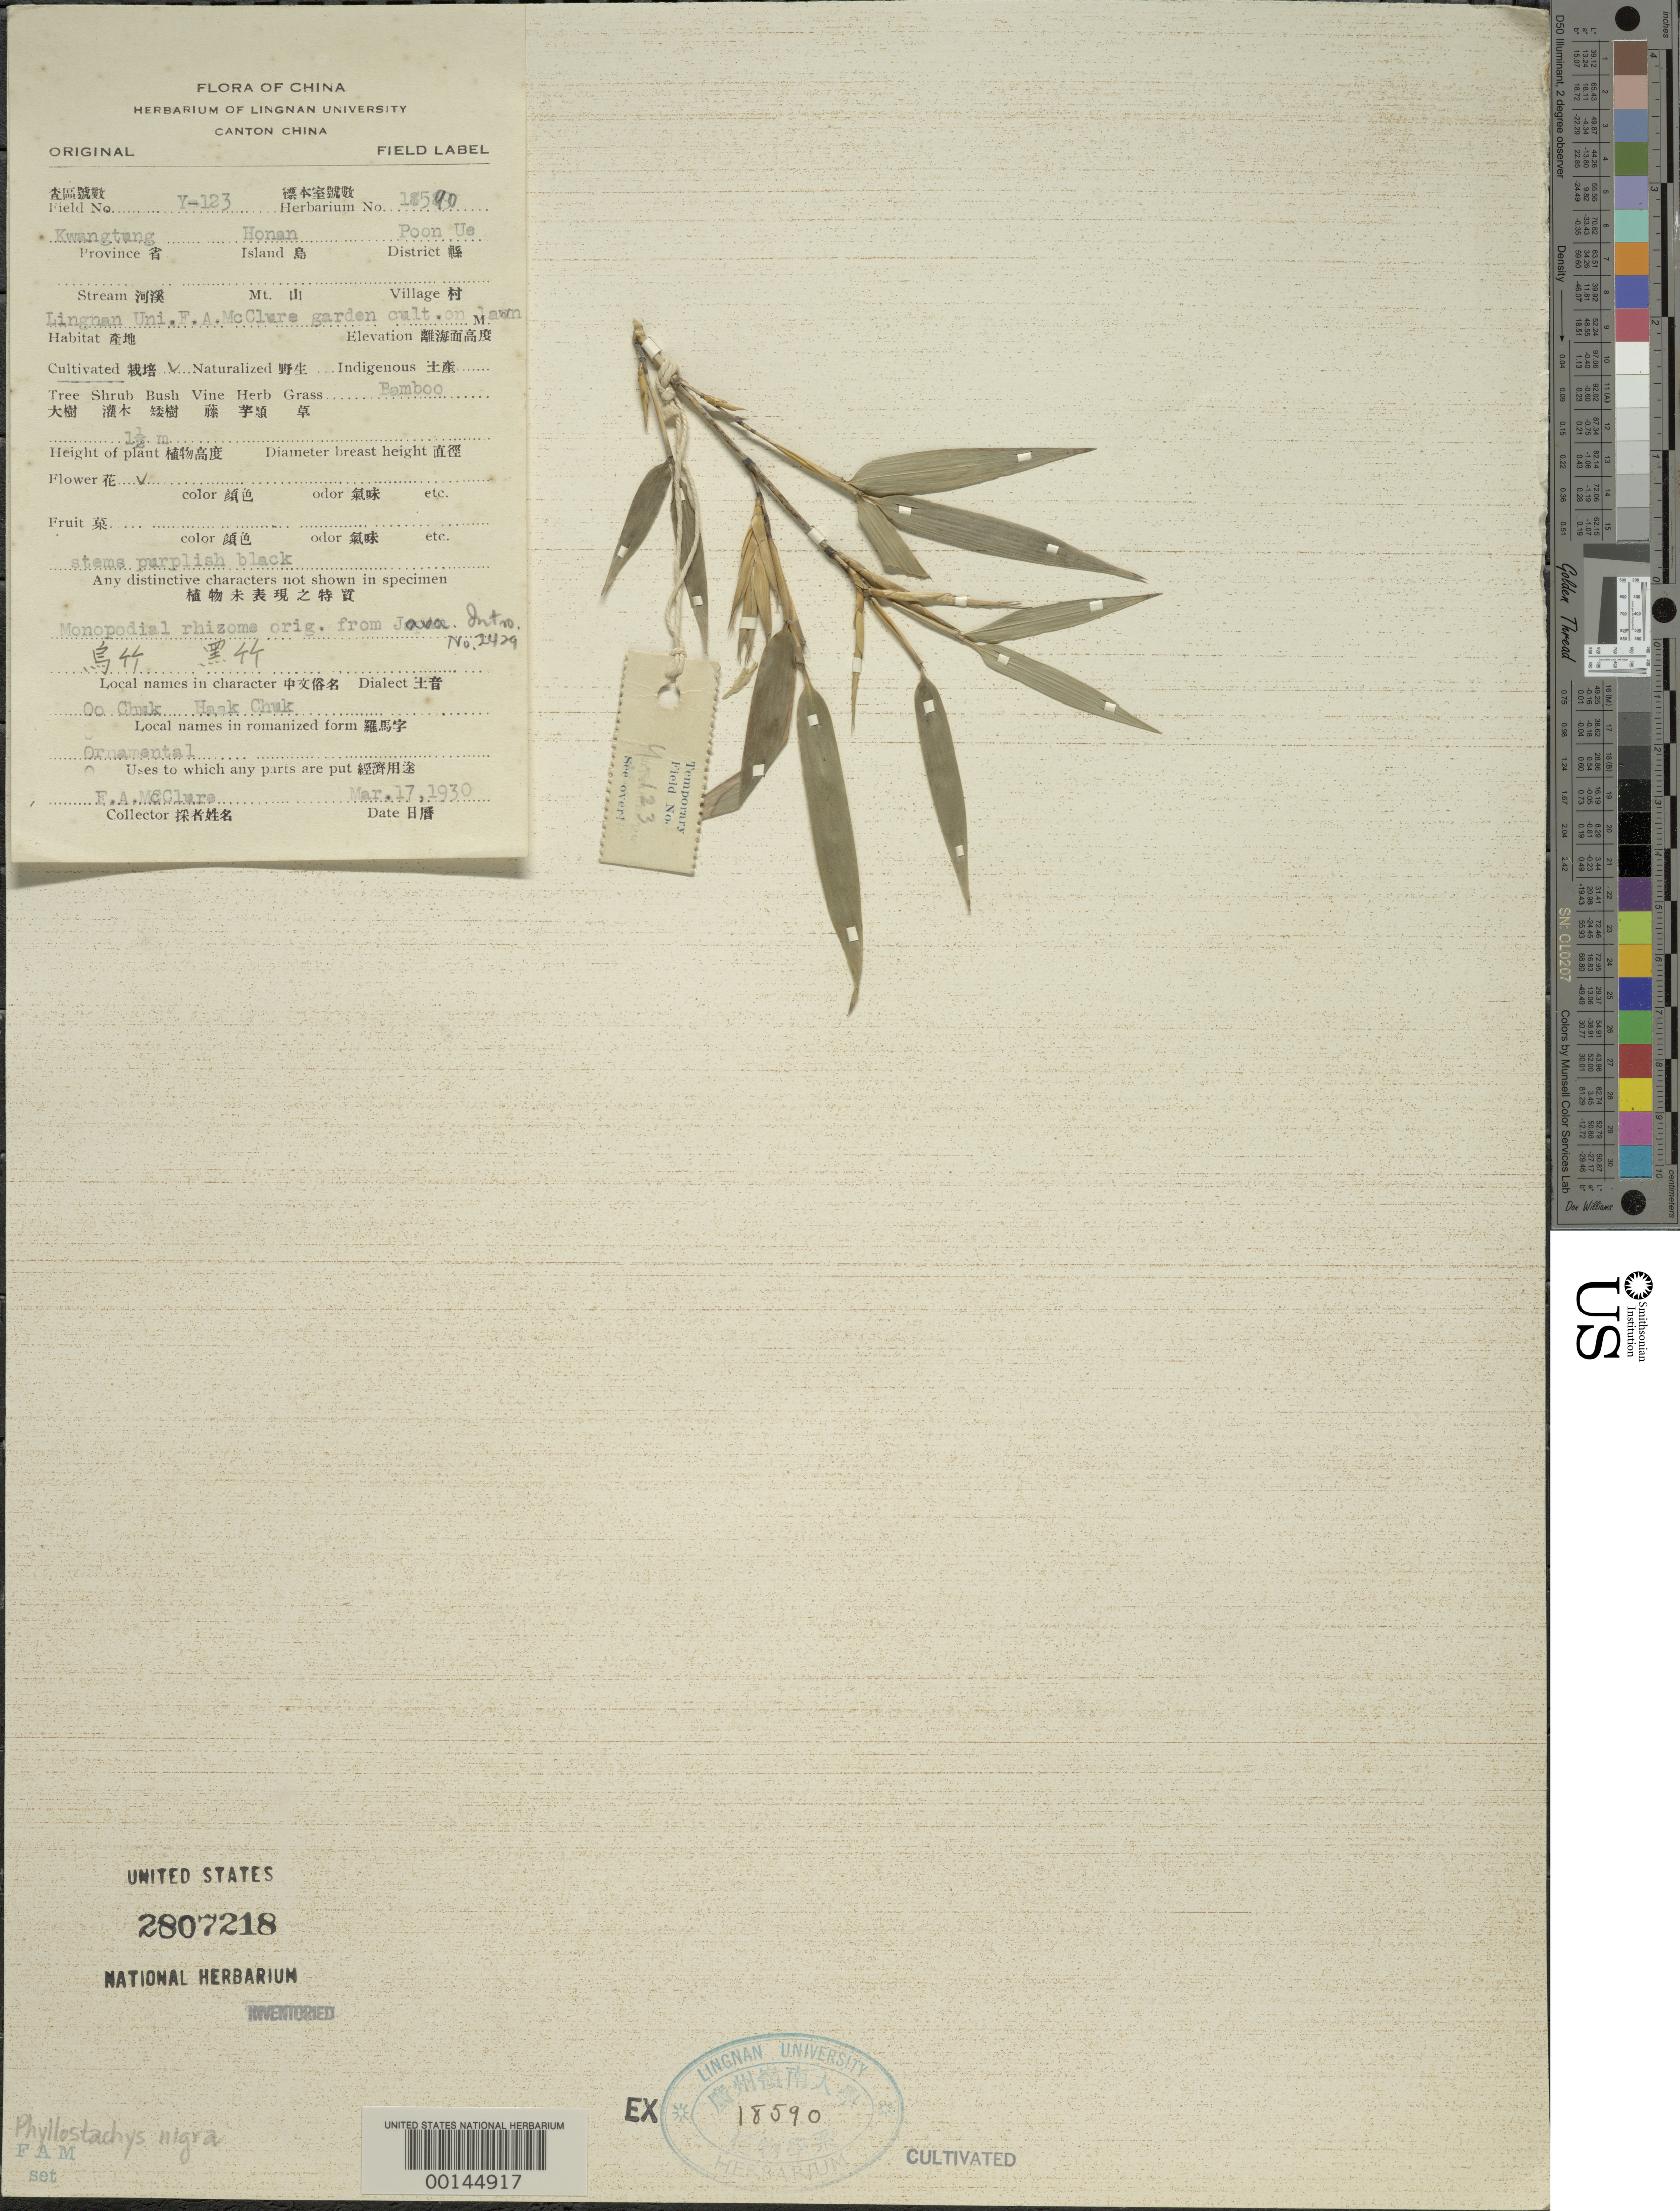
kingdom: Plantae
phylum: Tracheophyta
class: Liliopsida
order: Poales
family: Poaceae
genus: Phyllostachys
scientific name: Phyllostachys nigra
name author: (Lodd. ex Lindl.) Munro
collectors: F. A. McClure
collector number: Y-123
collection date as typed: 17 Mar 1930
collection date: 1930-03-17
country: China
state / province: Guangdong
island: Honam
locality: Honan poon ue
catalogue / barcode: US 2807218